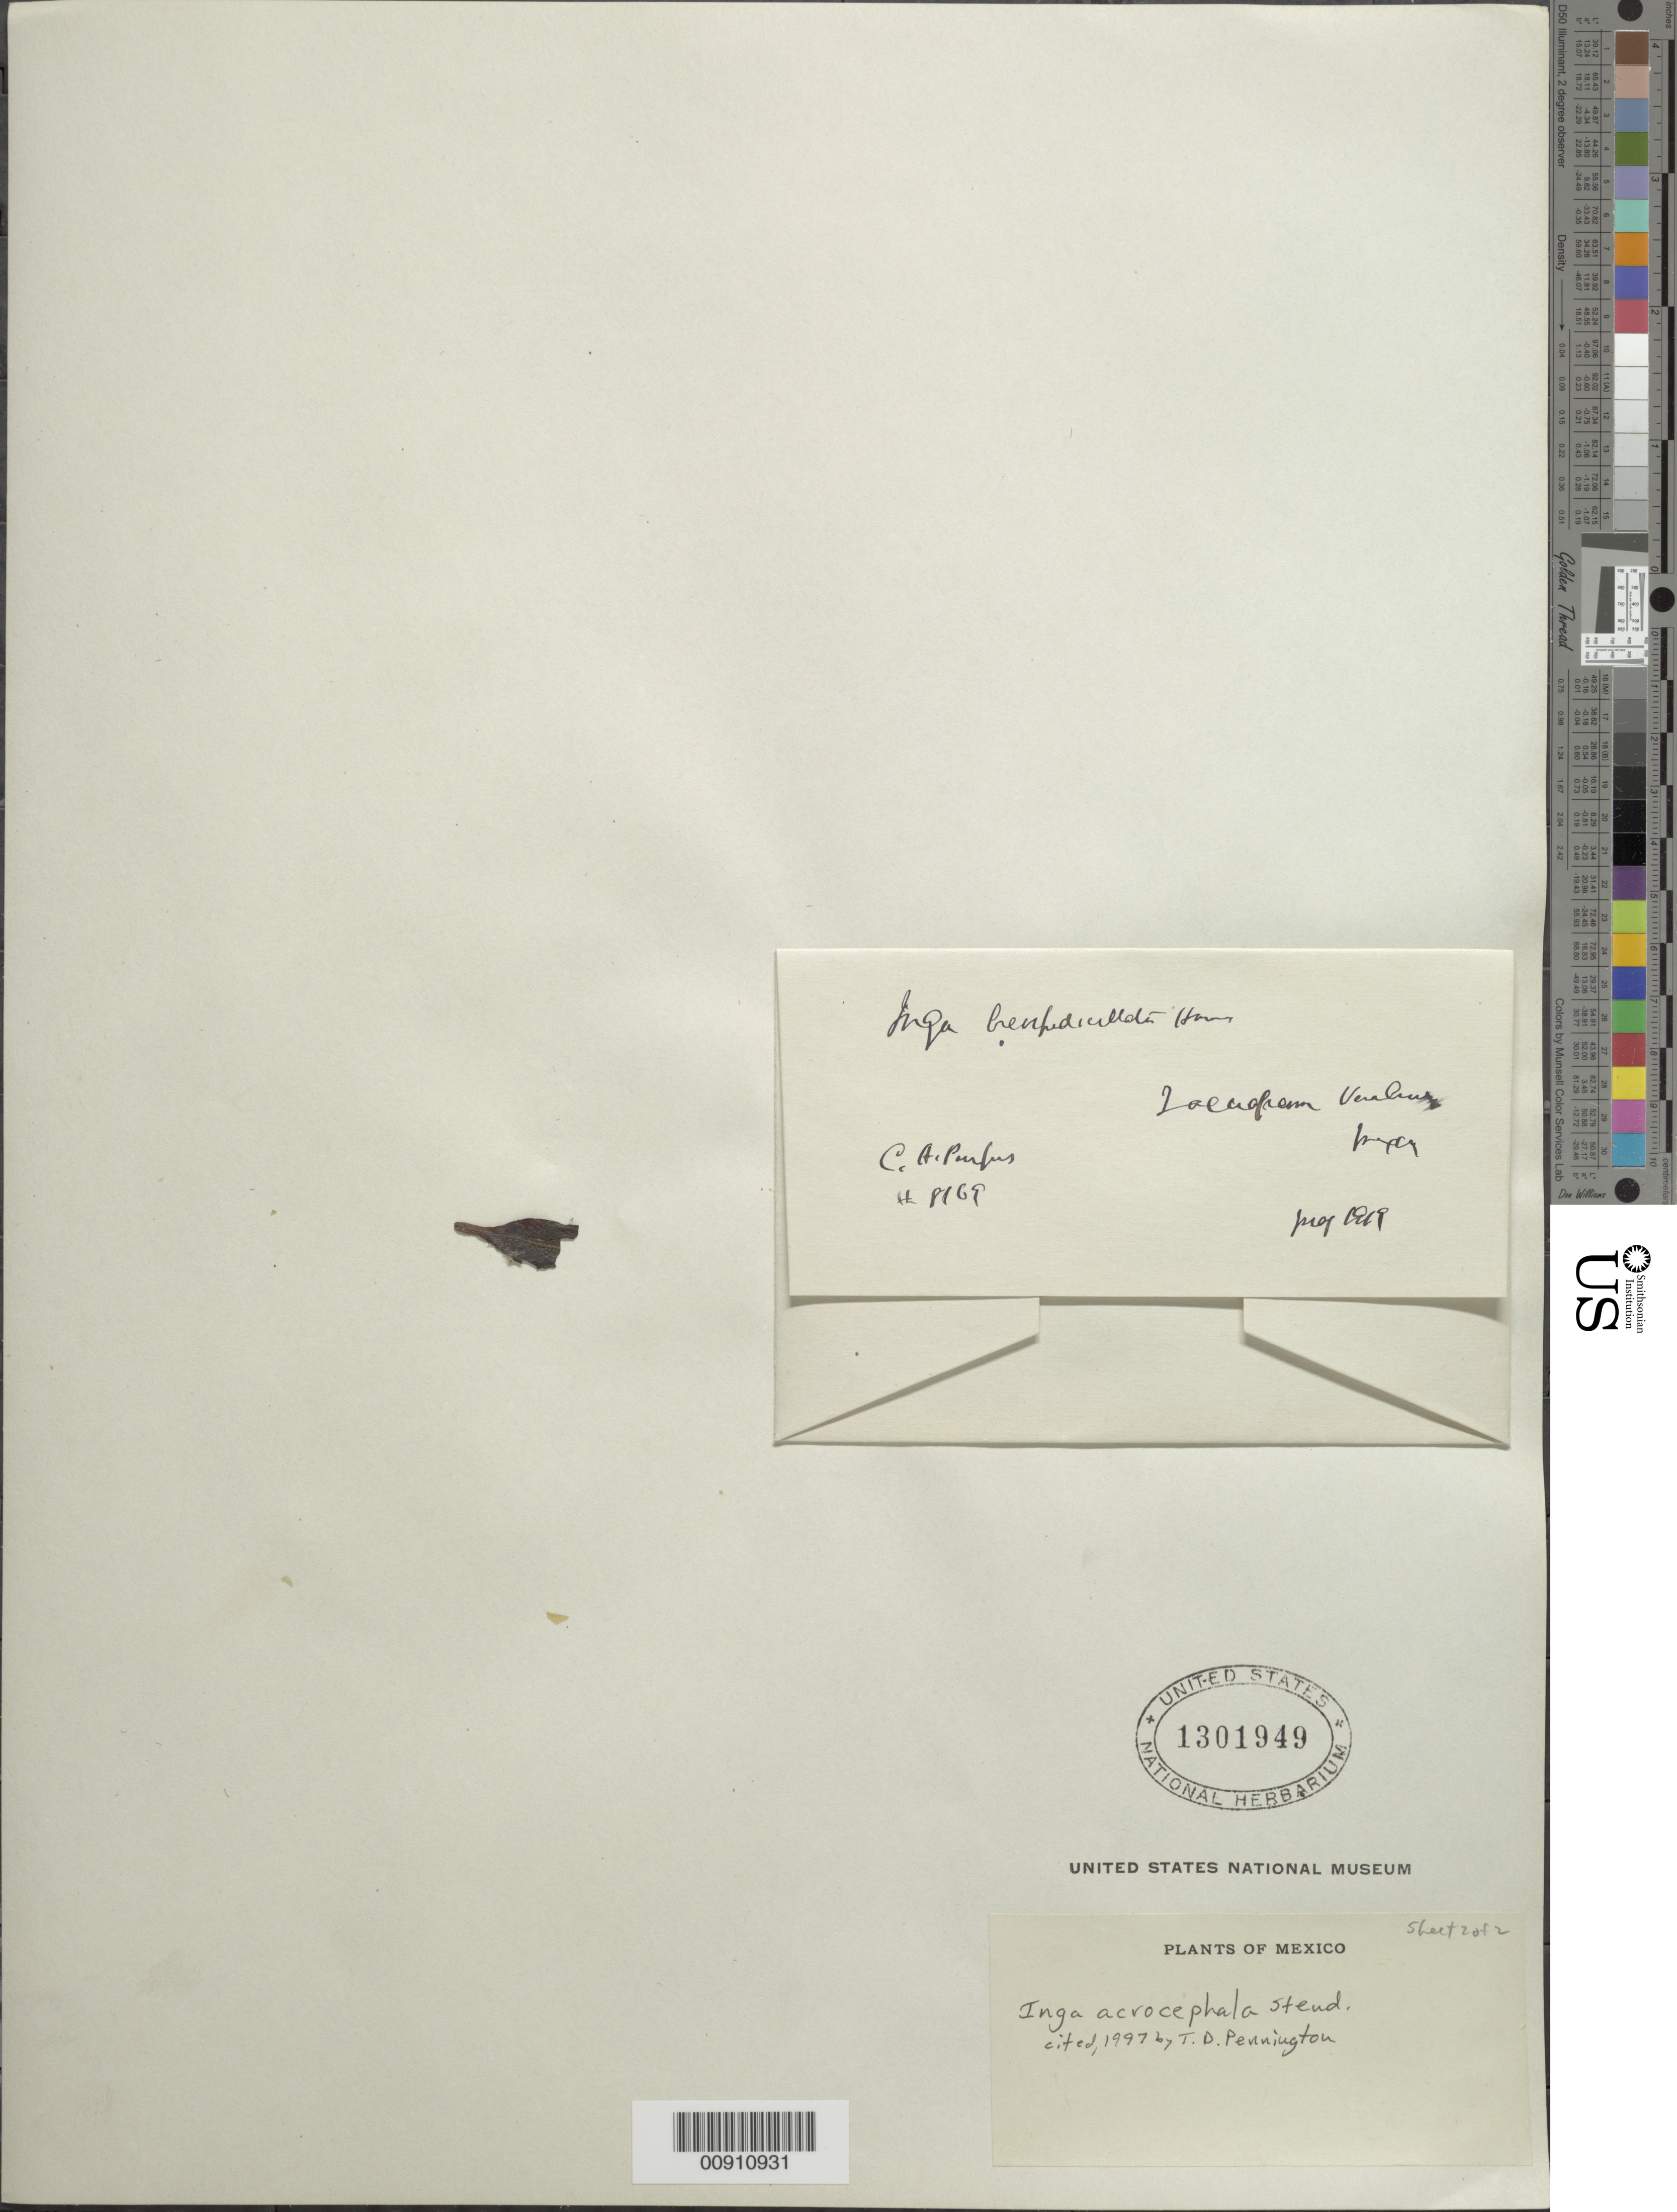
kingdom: Plantae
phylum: Tracheophyta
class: Magnoliopsida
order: Fabales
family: Fabaceae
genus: Inga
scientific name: Inga acrocephala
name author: Steud.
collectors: C. A. Purpus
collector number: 8169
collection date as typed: May 1919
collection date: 1919-05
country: Mexico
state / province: Veracruz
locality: Zacuapam, Veracruz.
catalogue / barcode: US 1301949